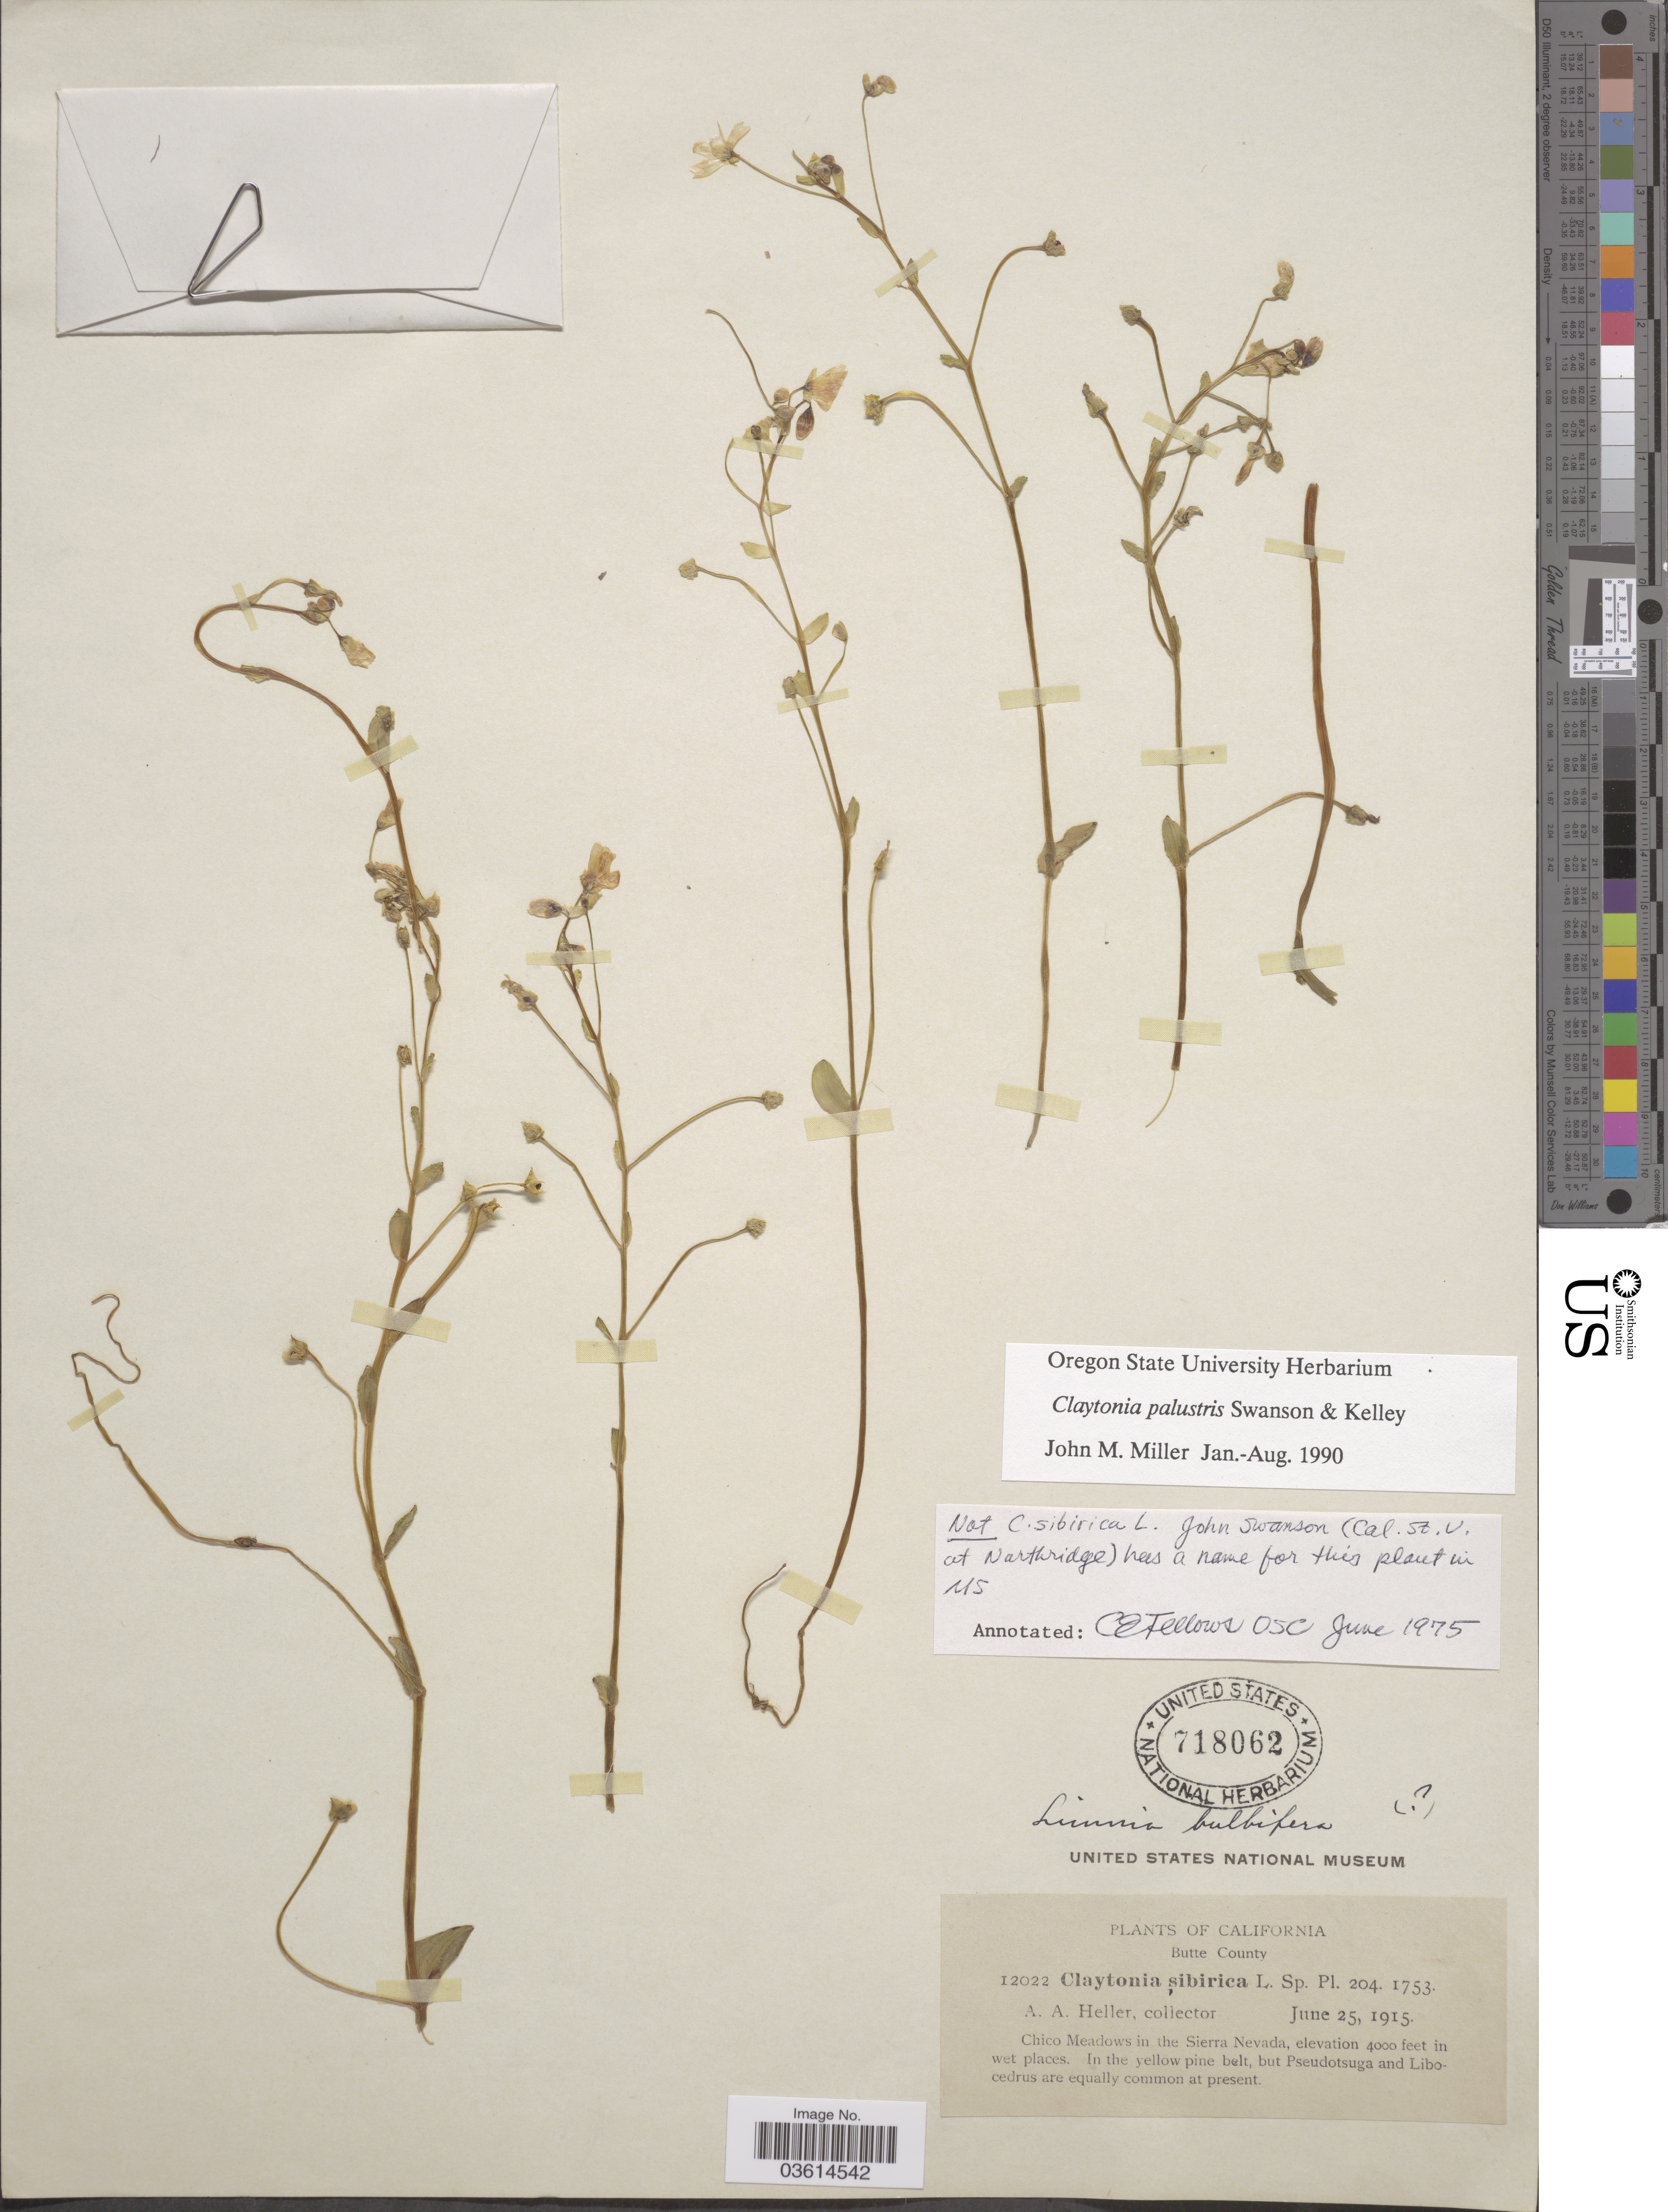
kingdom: Plantae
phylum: Tracheophyta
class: Magnoliopsida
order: Caryophyllales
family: Montiaceae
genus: Claytonia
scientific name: Claytonia palustris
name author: Swanson & Kelley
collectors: A. A. Heller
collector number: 12022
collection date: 1915-06-25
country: United States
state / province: California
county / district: Butte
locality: Butte County. Chico Meadows in the Sierra Nevada.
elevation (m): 1219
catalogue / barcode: US 718062